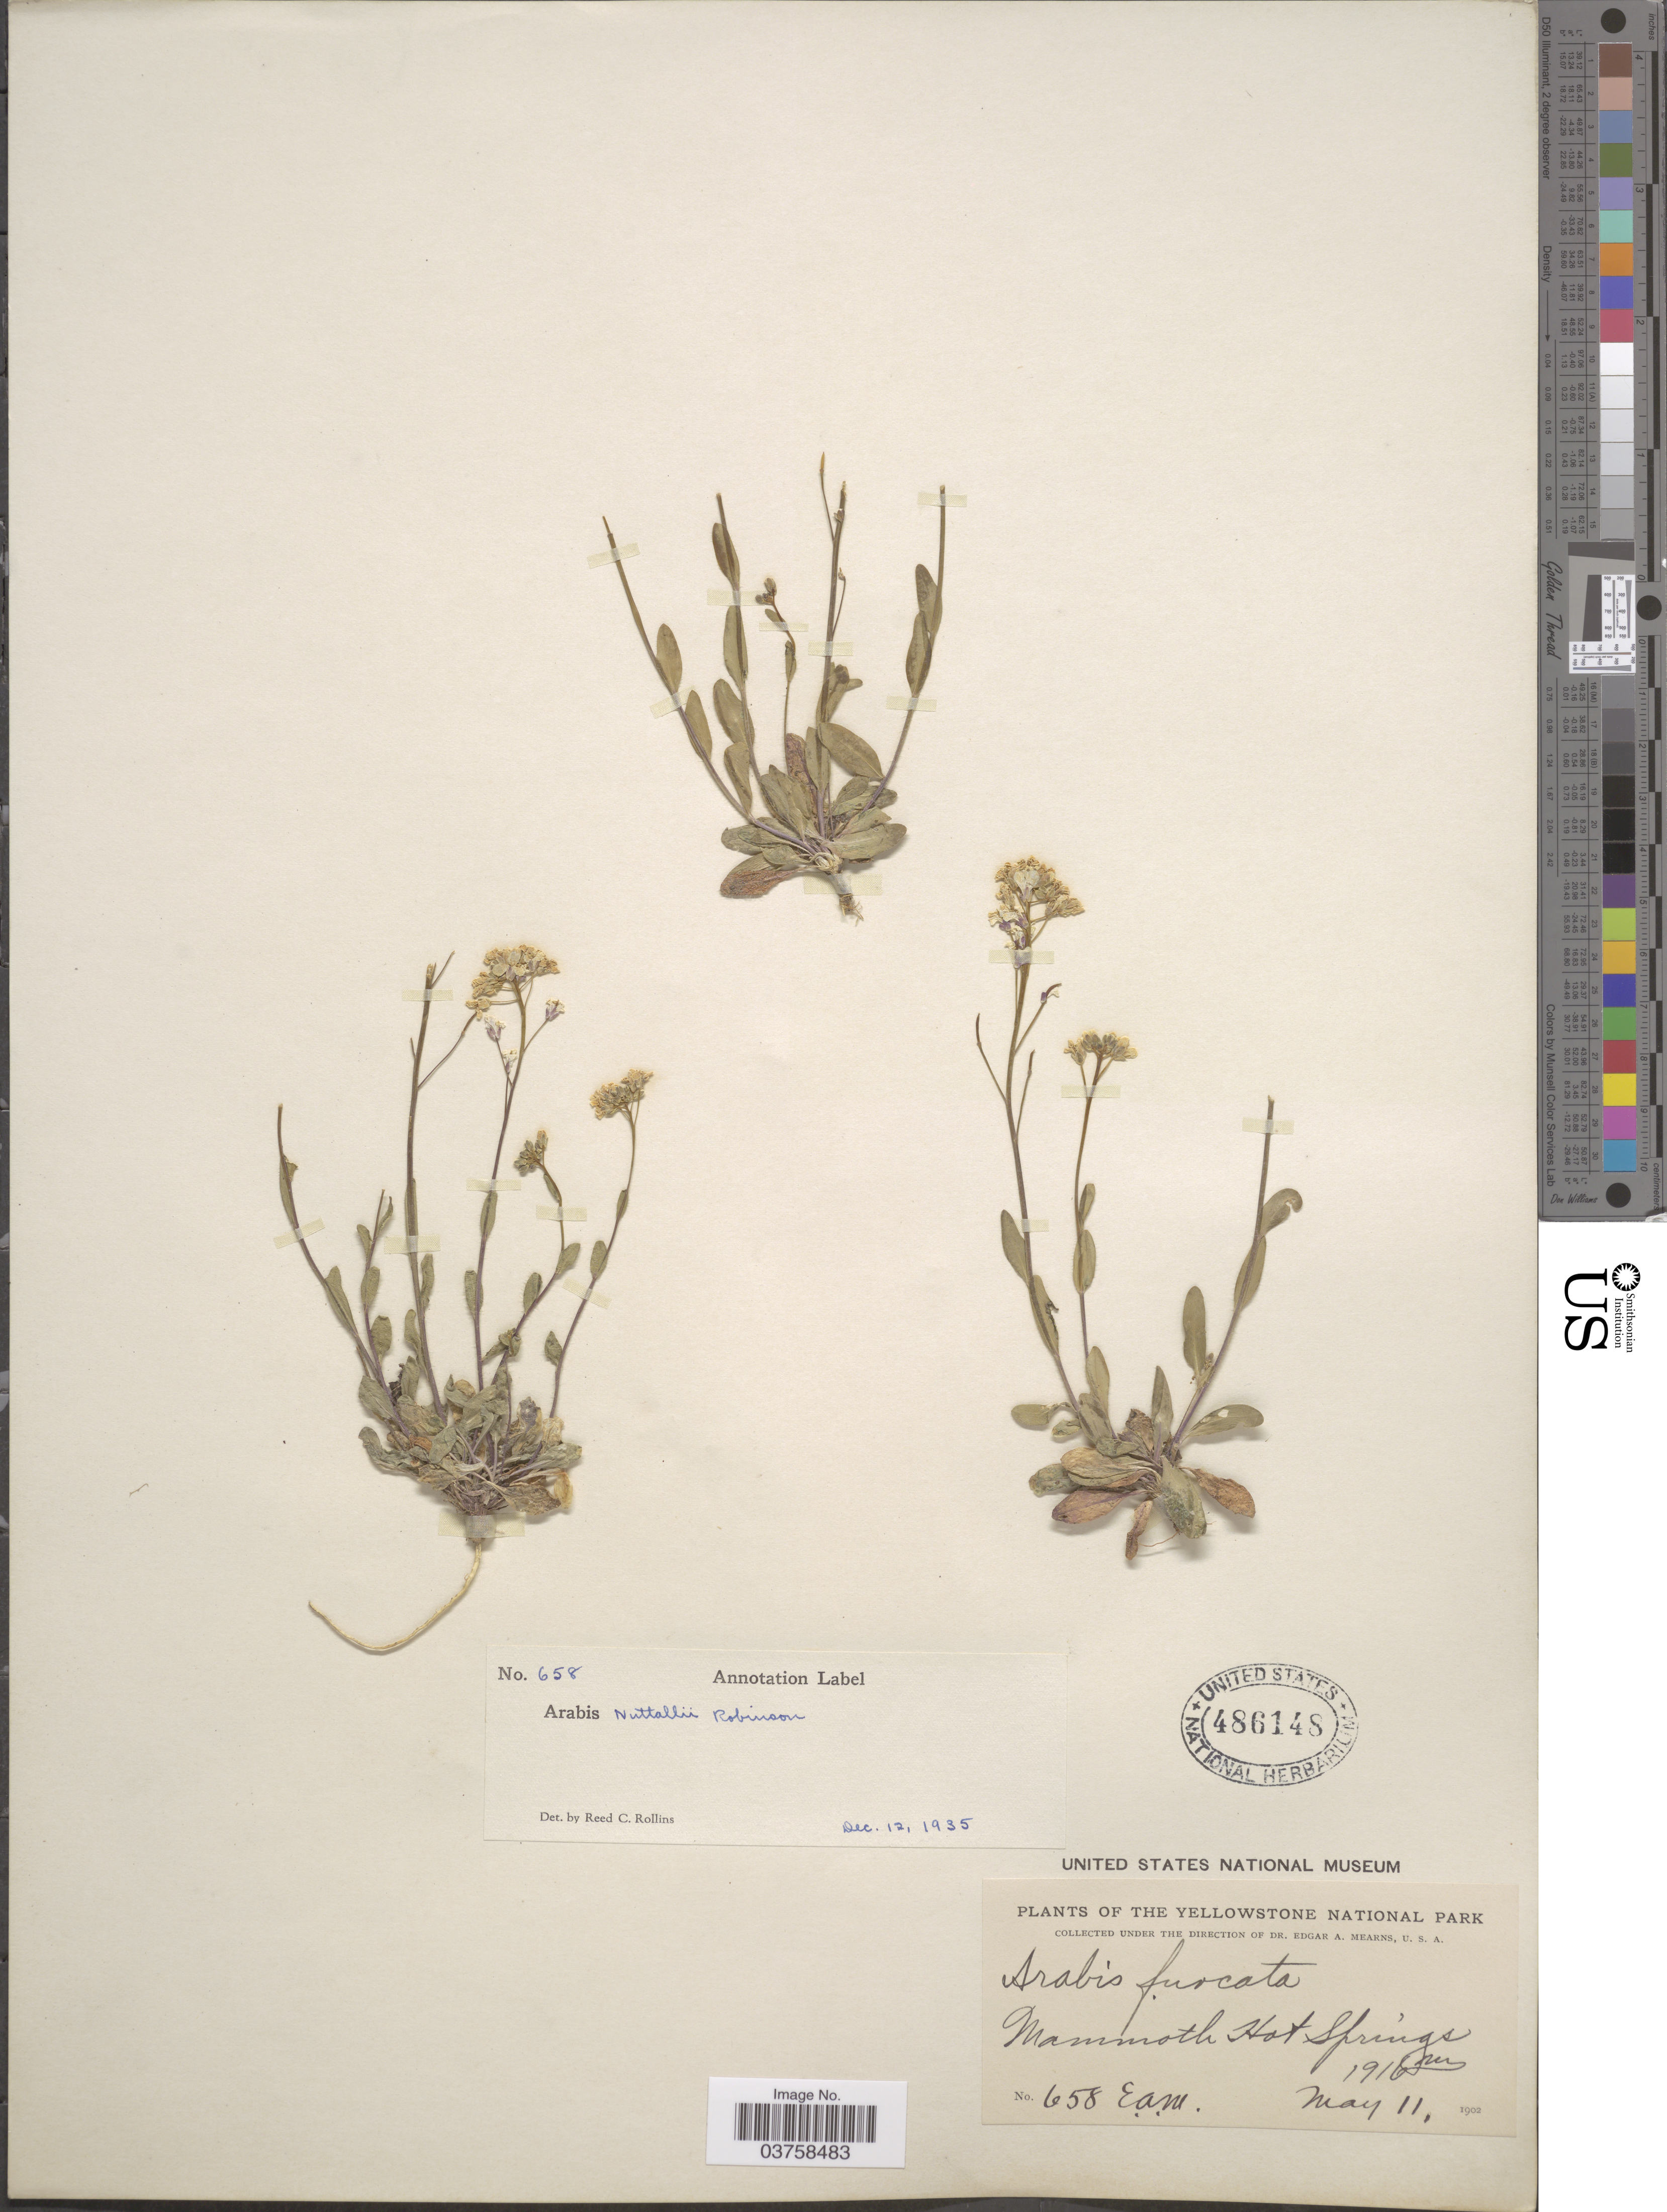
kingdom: Plantae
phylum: Tracheophyta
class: Magnoliopsida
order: Brassicales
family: Brassicaceae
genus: Arabis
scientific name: Arabis nuttallii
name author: B.L. Rob.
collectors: E. A. Mearns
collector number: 658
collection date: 1902-05-11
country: United States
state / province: Wyoming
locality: The Yellowstone National Park. Mammoth Hot Springs.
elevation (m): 1916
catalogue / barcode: US 486148